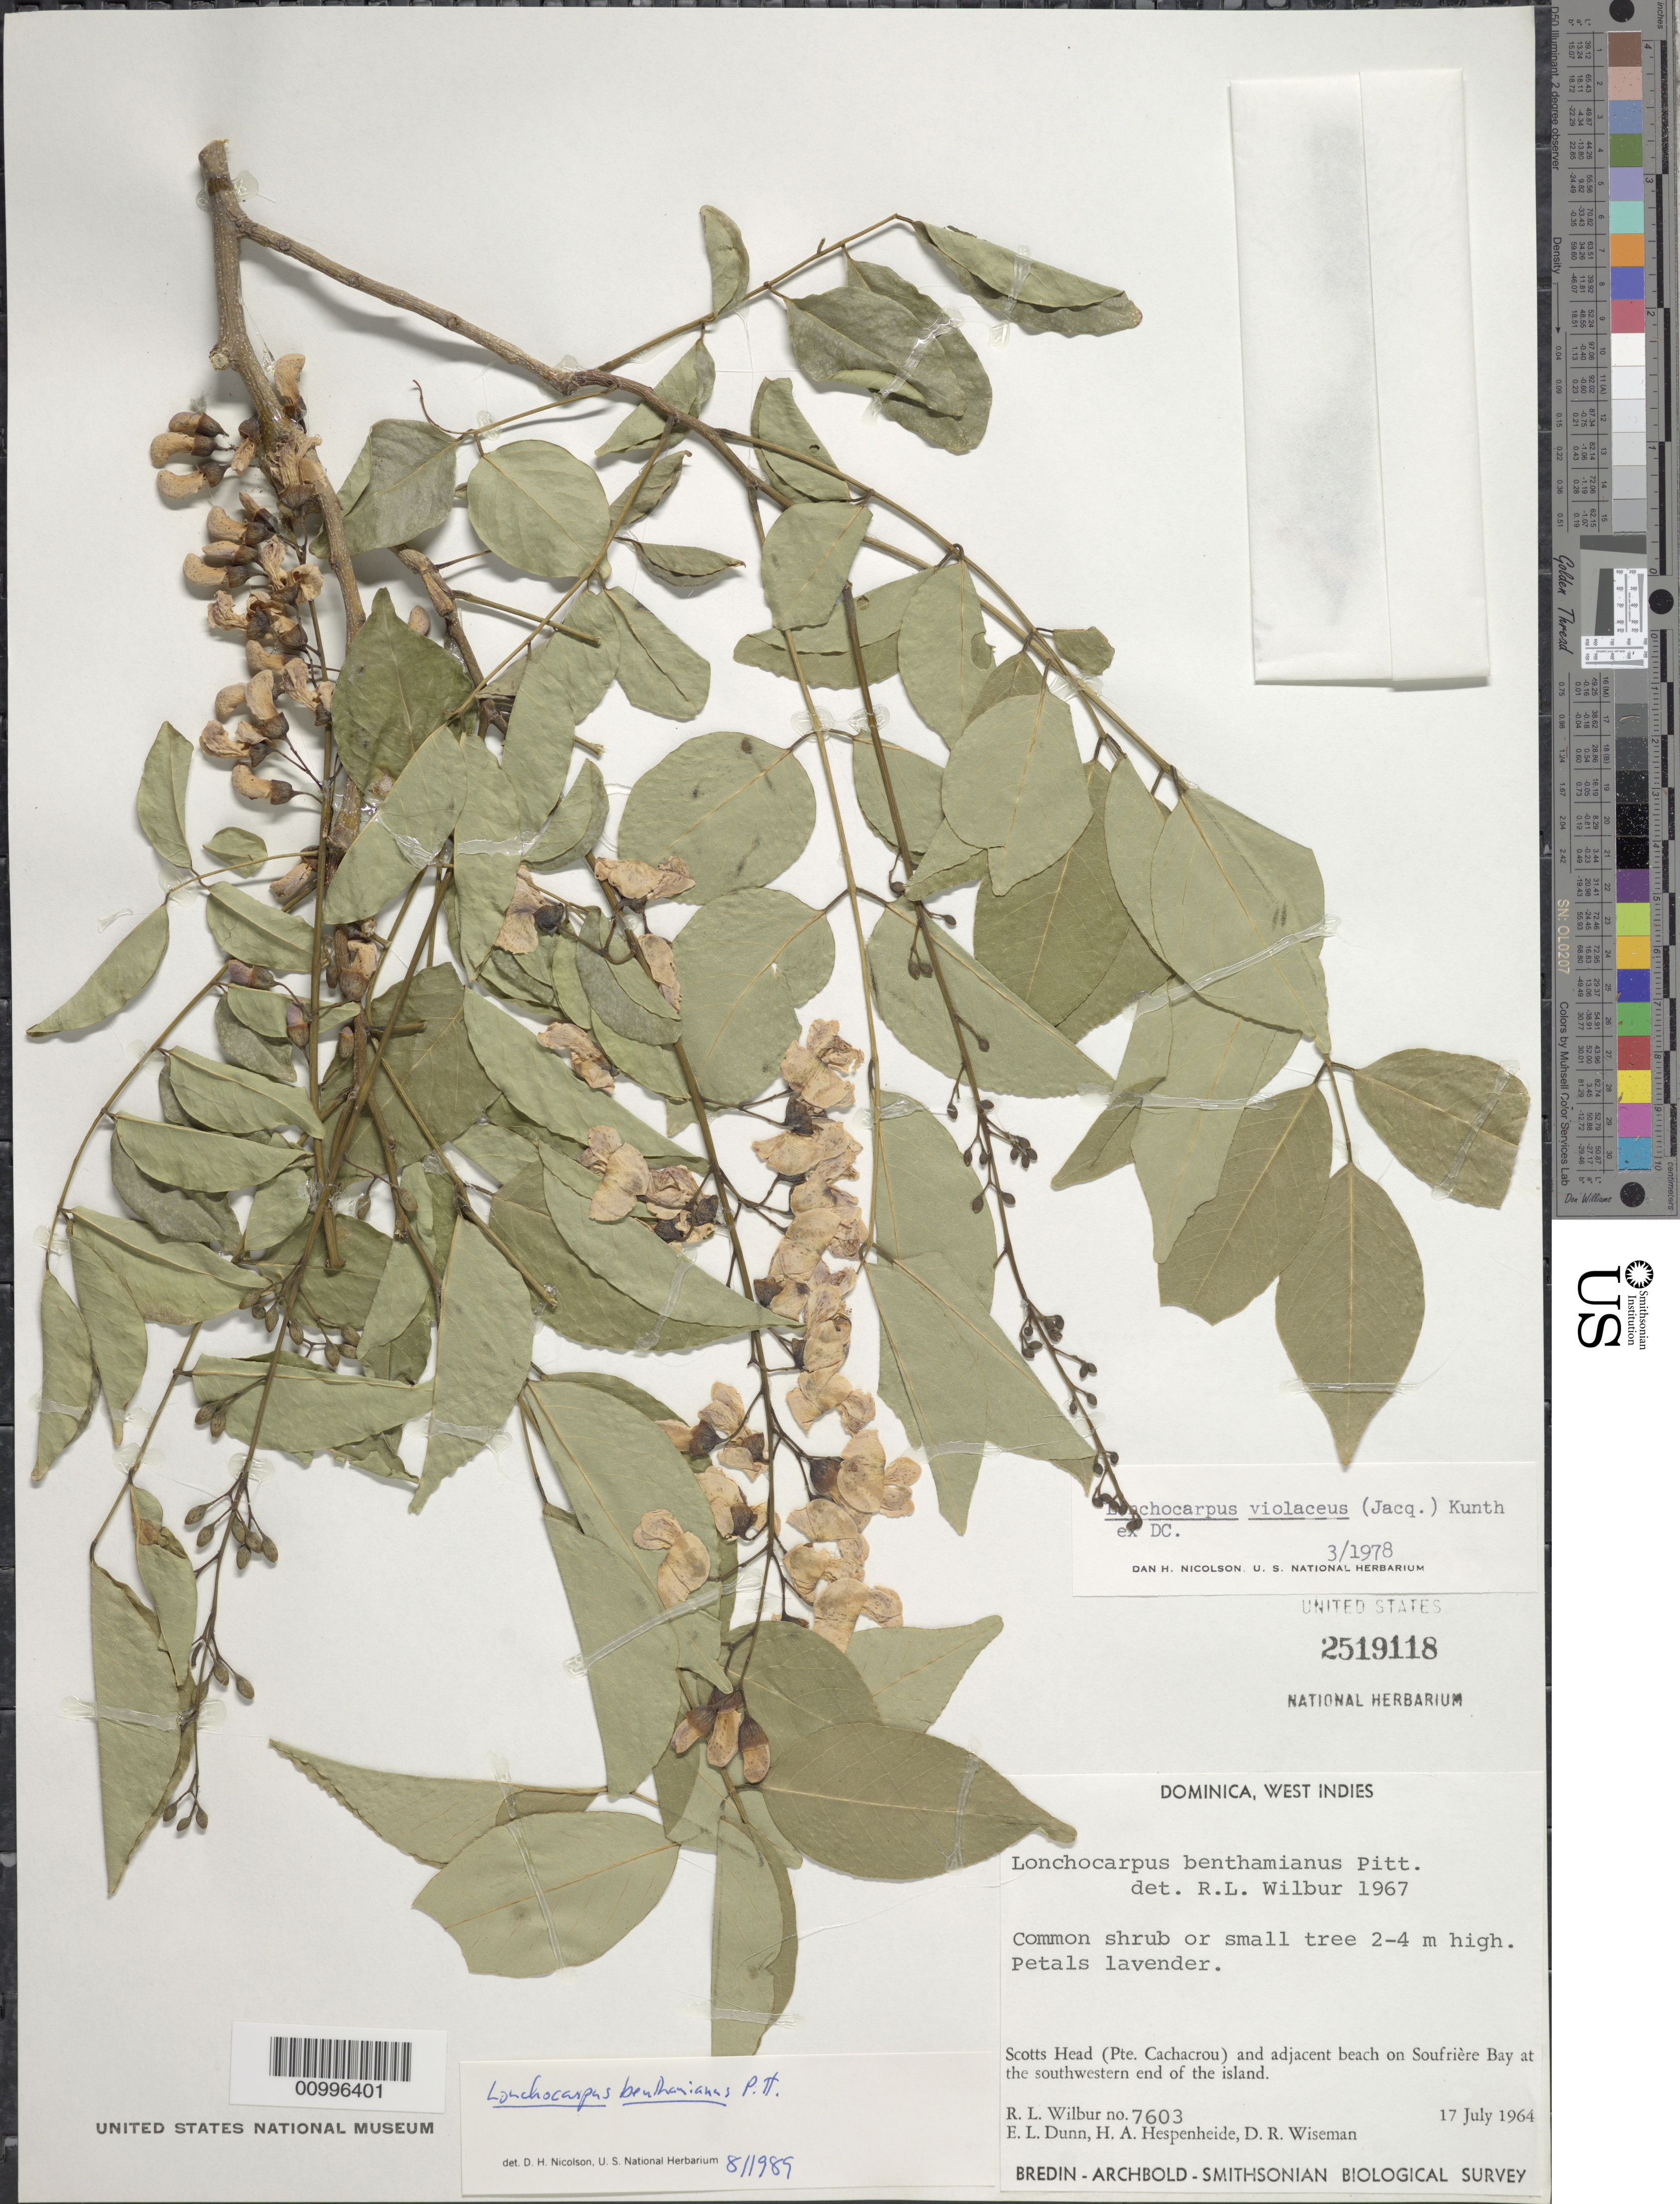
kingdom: Plantae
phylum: Tracheophyta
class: Magnoliopsida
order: Fabales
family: Fabaceae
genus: Lonchocarpus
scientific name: Lonchocarpus violaceus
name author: (Jacq.) DC.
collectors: R. L. Wilbur & E. Dunn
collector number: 7603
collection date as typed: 17 Jul 1964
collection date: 1964-07-17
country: Dominica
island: Dominica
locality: Scotts Head and adjacent beach on Soufriere Bay at the SW end of the island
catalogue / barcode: US 2519118